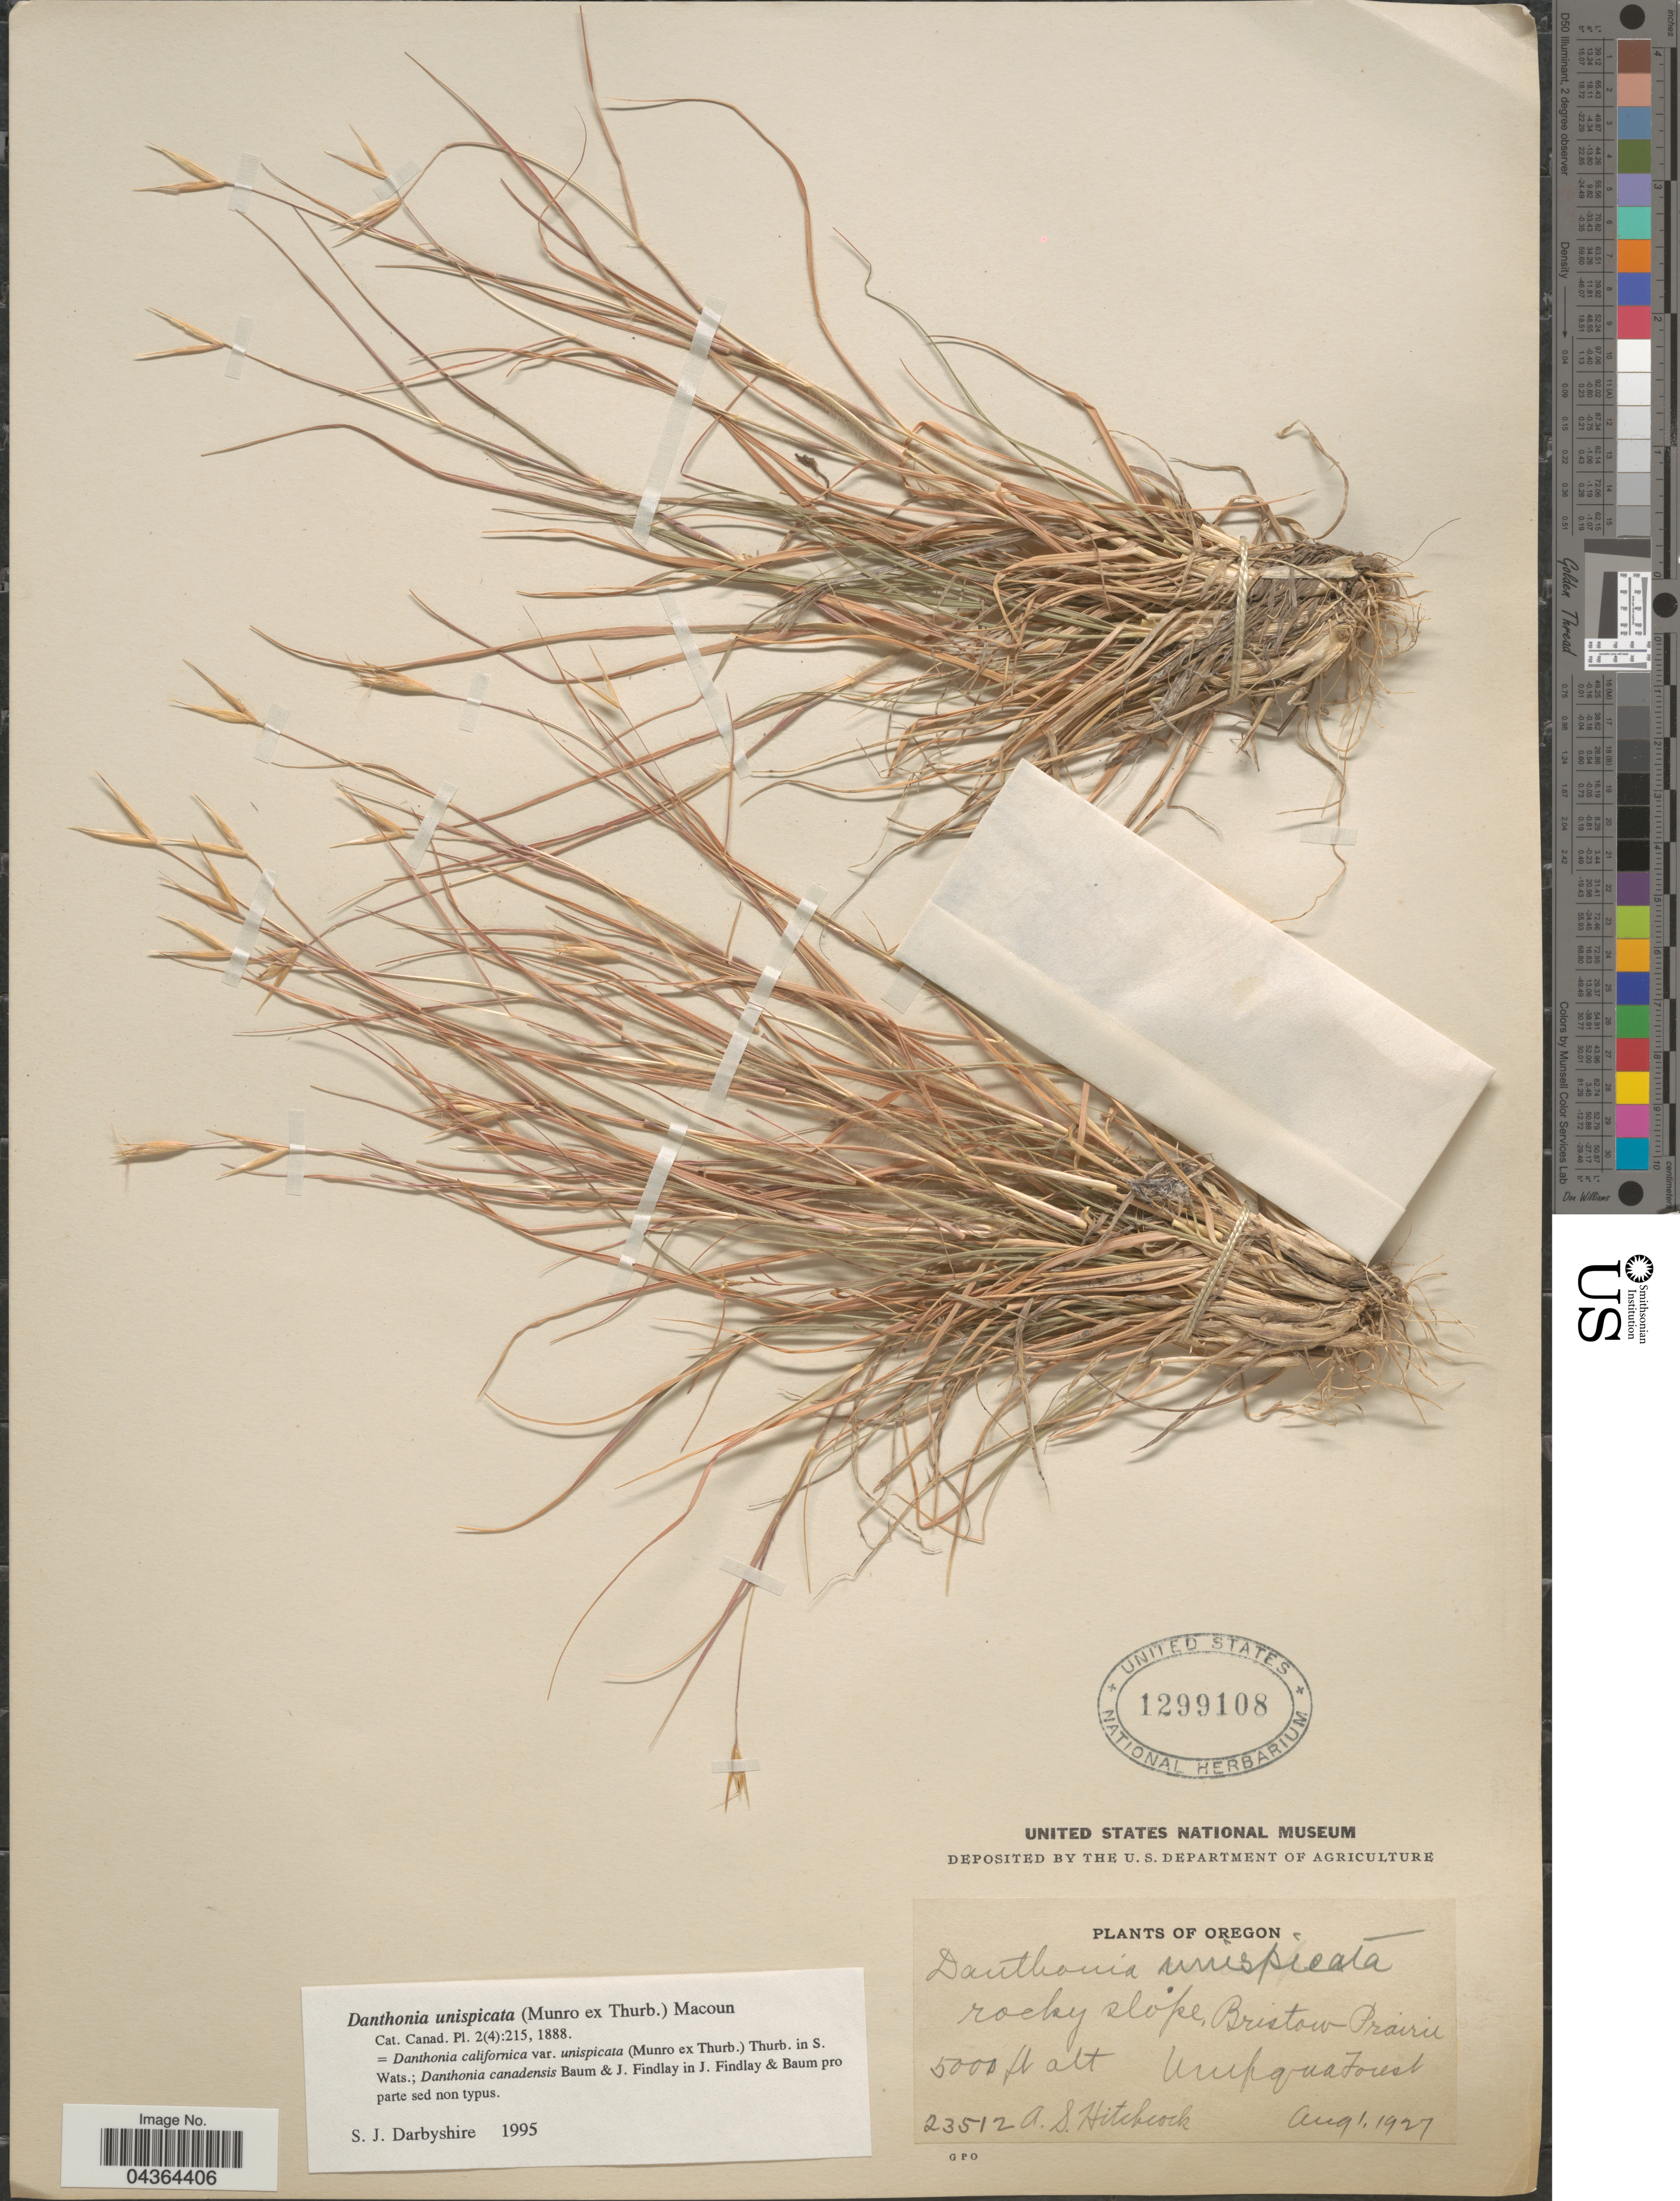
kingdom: Plantae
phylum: Tracheophyta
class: Liliopsida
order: Poales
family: Poaceae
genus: Danthonia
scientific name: Danthonia unispicata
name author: (Thurb.) Munro ex Macoun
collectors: A. S. Hitchcock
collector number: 23512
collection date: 1927-08-01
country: United States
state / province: Oregon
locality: Rocky slope, Bristow Prairie. Umpqua Forest.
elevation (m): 1524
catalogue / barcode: US 1299108